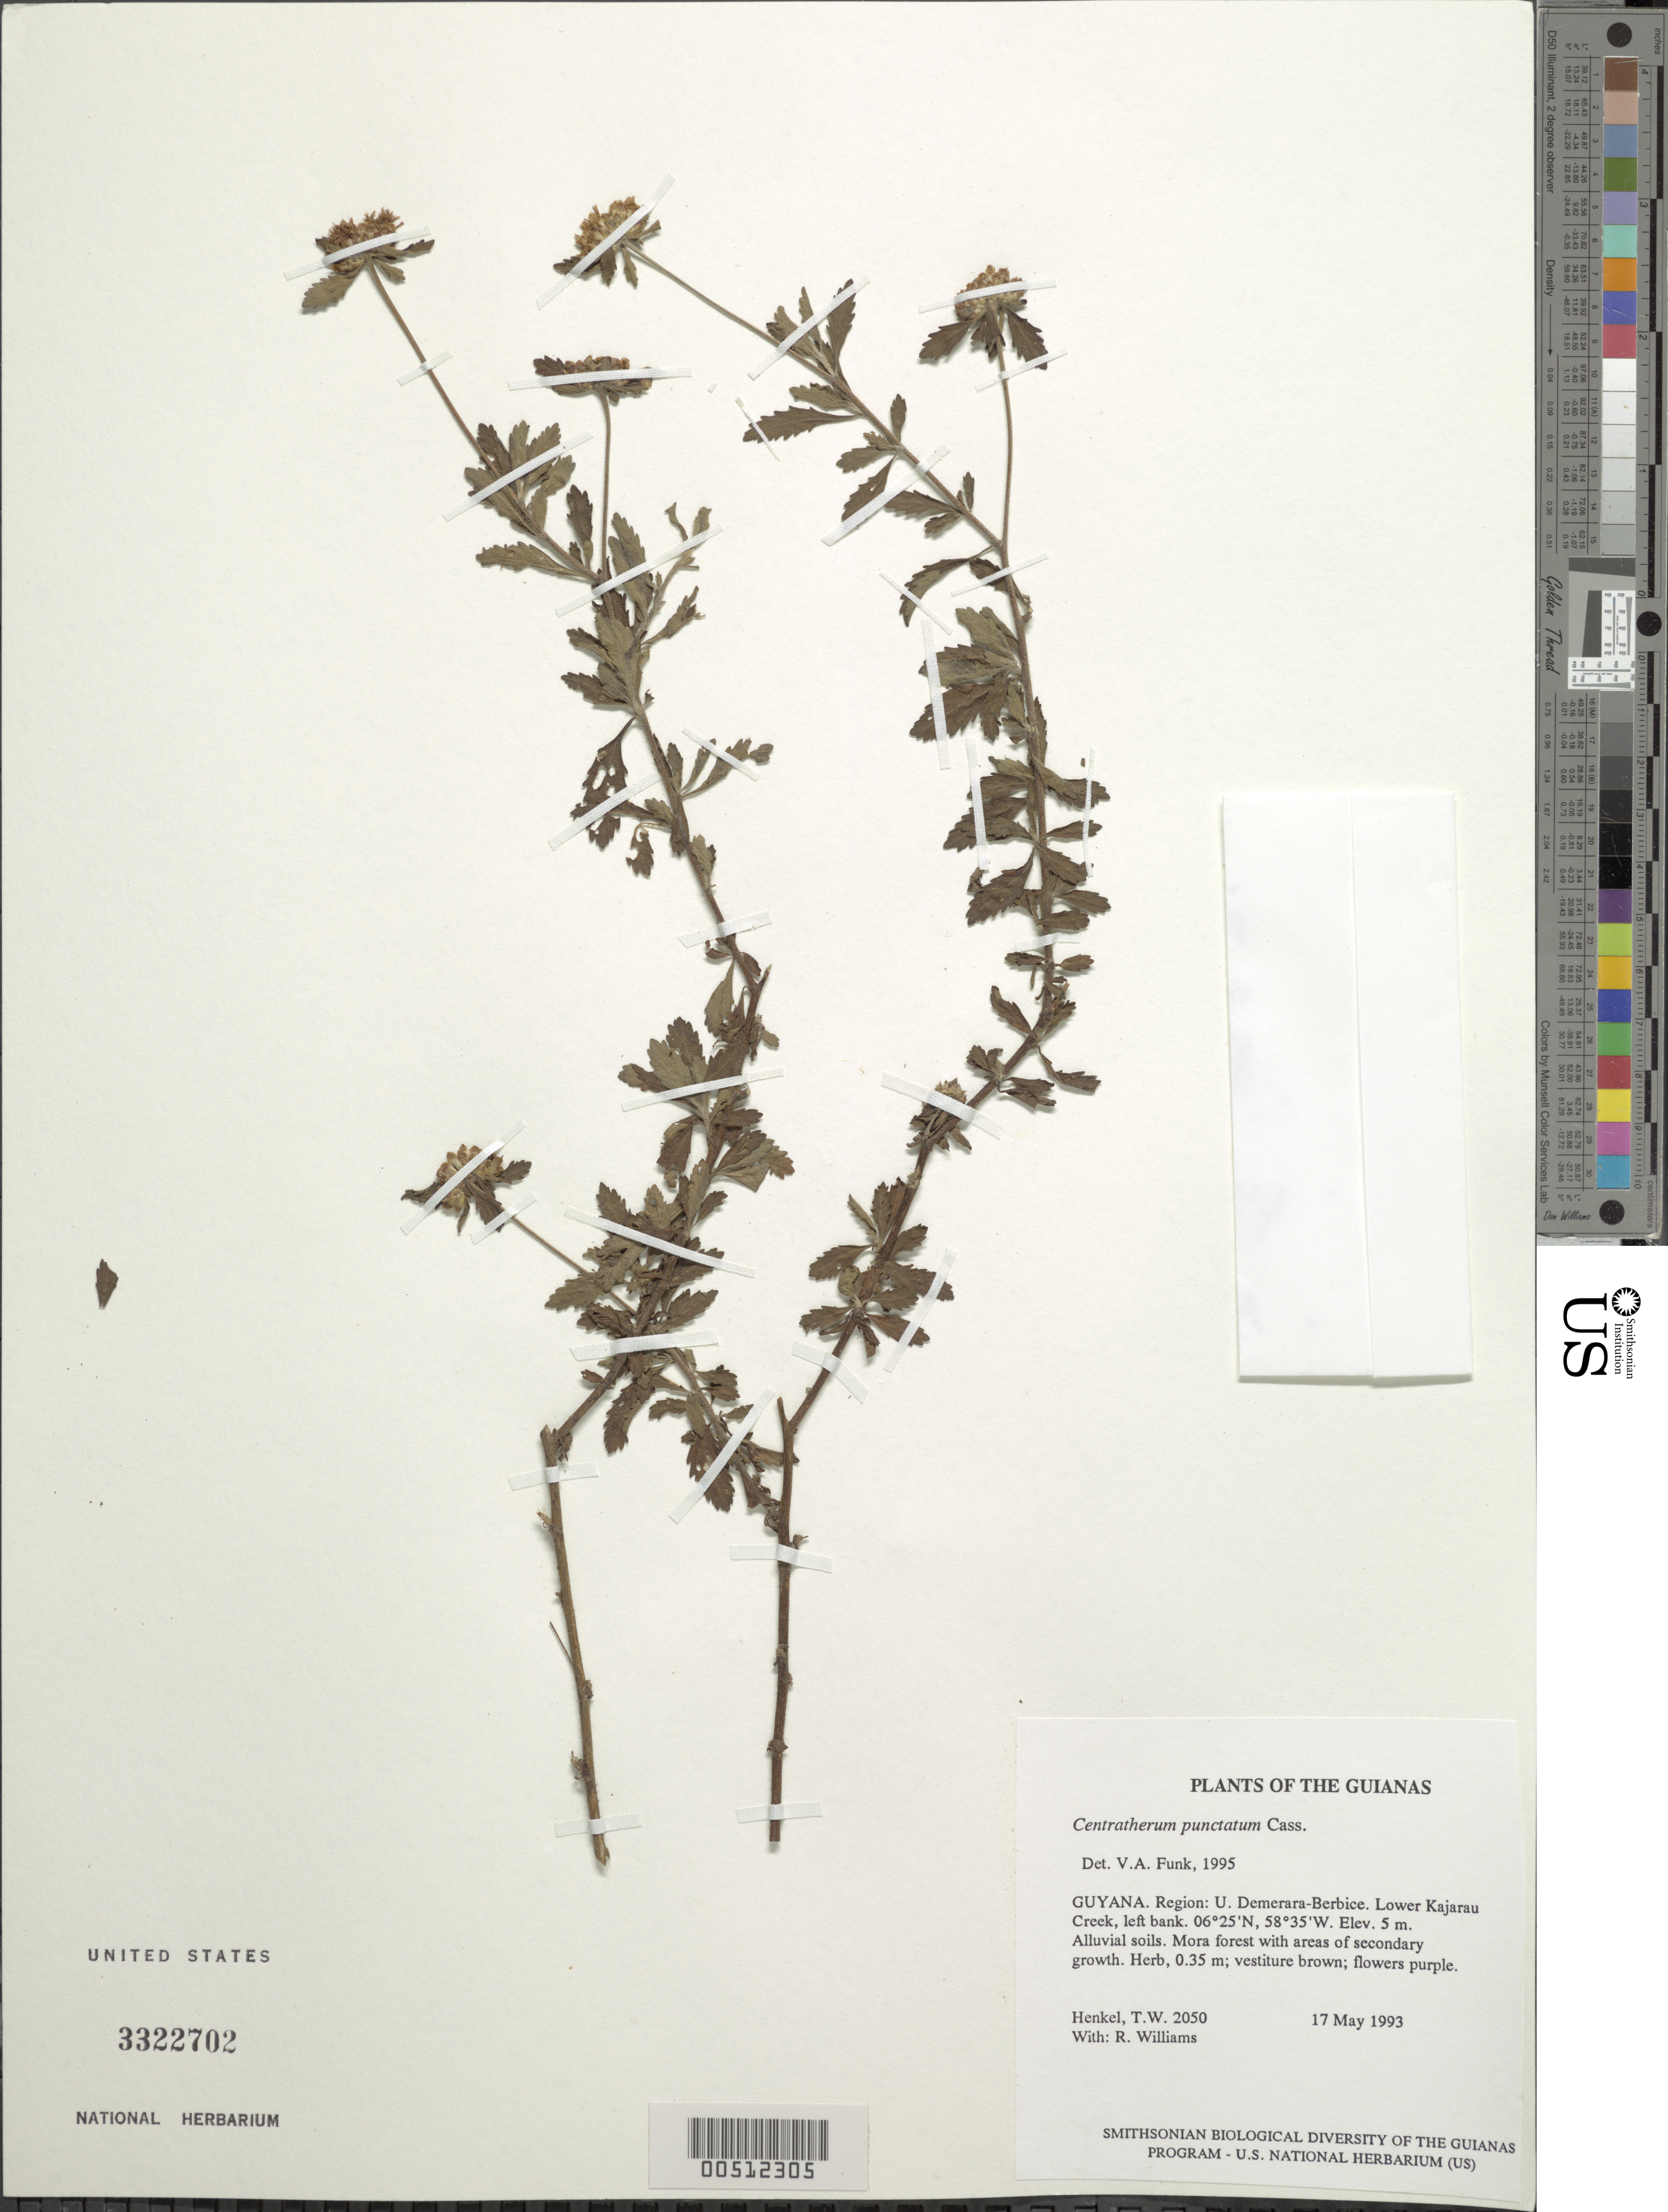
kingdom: Plantae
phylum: Tracheophyta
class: Magnoliopsida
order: Asterales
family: Asteraceae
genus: Centratherum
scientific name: Centratherum punctatum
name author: Cass.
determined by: Funk, Vicki A., (BOT), Smithsonian Institution - National Museum of Natural History (UNITED STATES)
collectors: T. Henkel & R. Williams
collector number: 2050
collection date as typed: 17 May 1993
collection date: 1993-05-17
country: Guyana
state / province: U. Demerara-Berbice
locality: Lower Kajarau Creek, left bank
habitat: Alluvial soils. Mora forest with areas of secondary growth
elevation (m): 5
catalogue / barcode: US 3322702